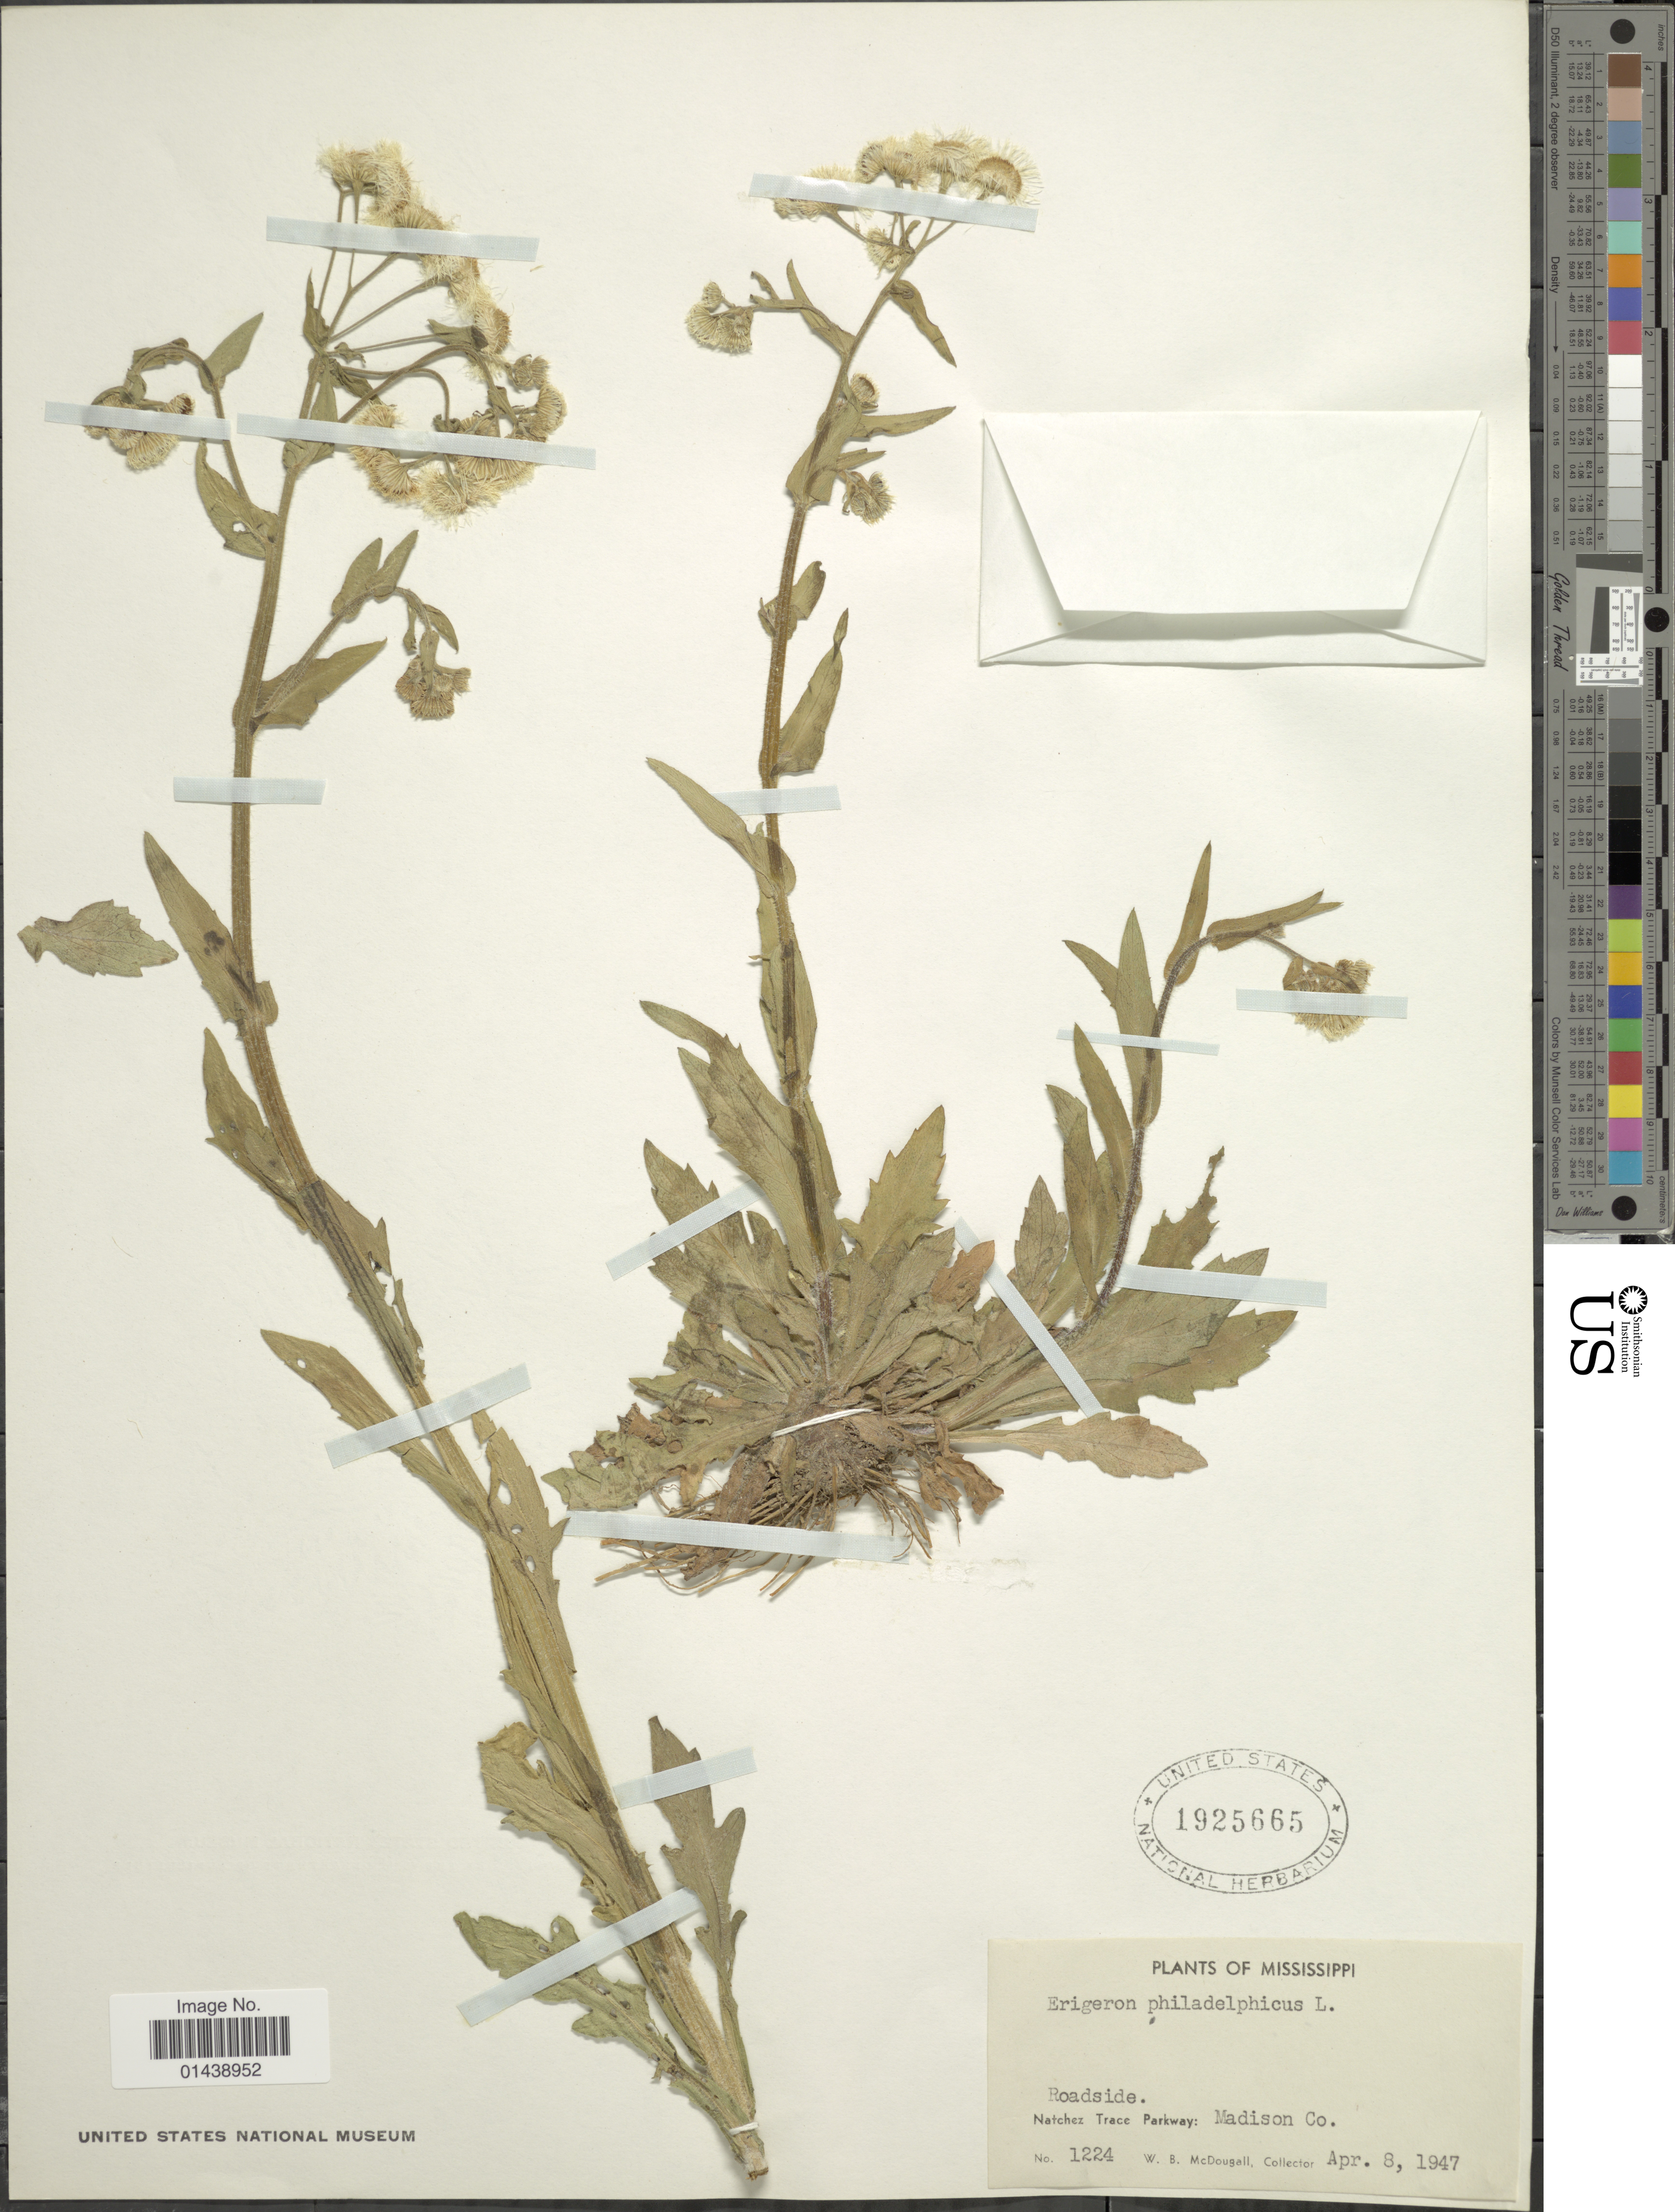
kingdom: Plantae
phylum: Tracheophyta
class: Magnoliopsida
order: Asterales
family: Asteraceae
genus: Erigeron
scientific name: Erigeron philadelphicus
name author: L.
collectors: W. B. McDougall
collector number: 1224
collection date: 1947-04-08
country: United States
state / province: Mississippi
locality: Natchez Trace Parkway: Madison Co.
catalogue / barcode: US 1925665